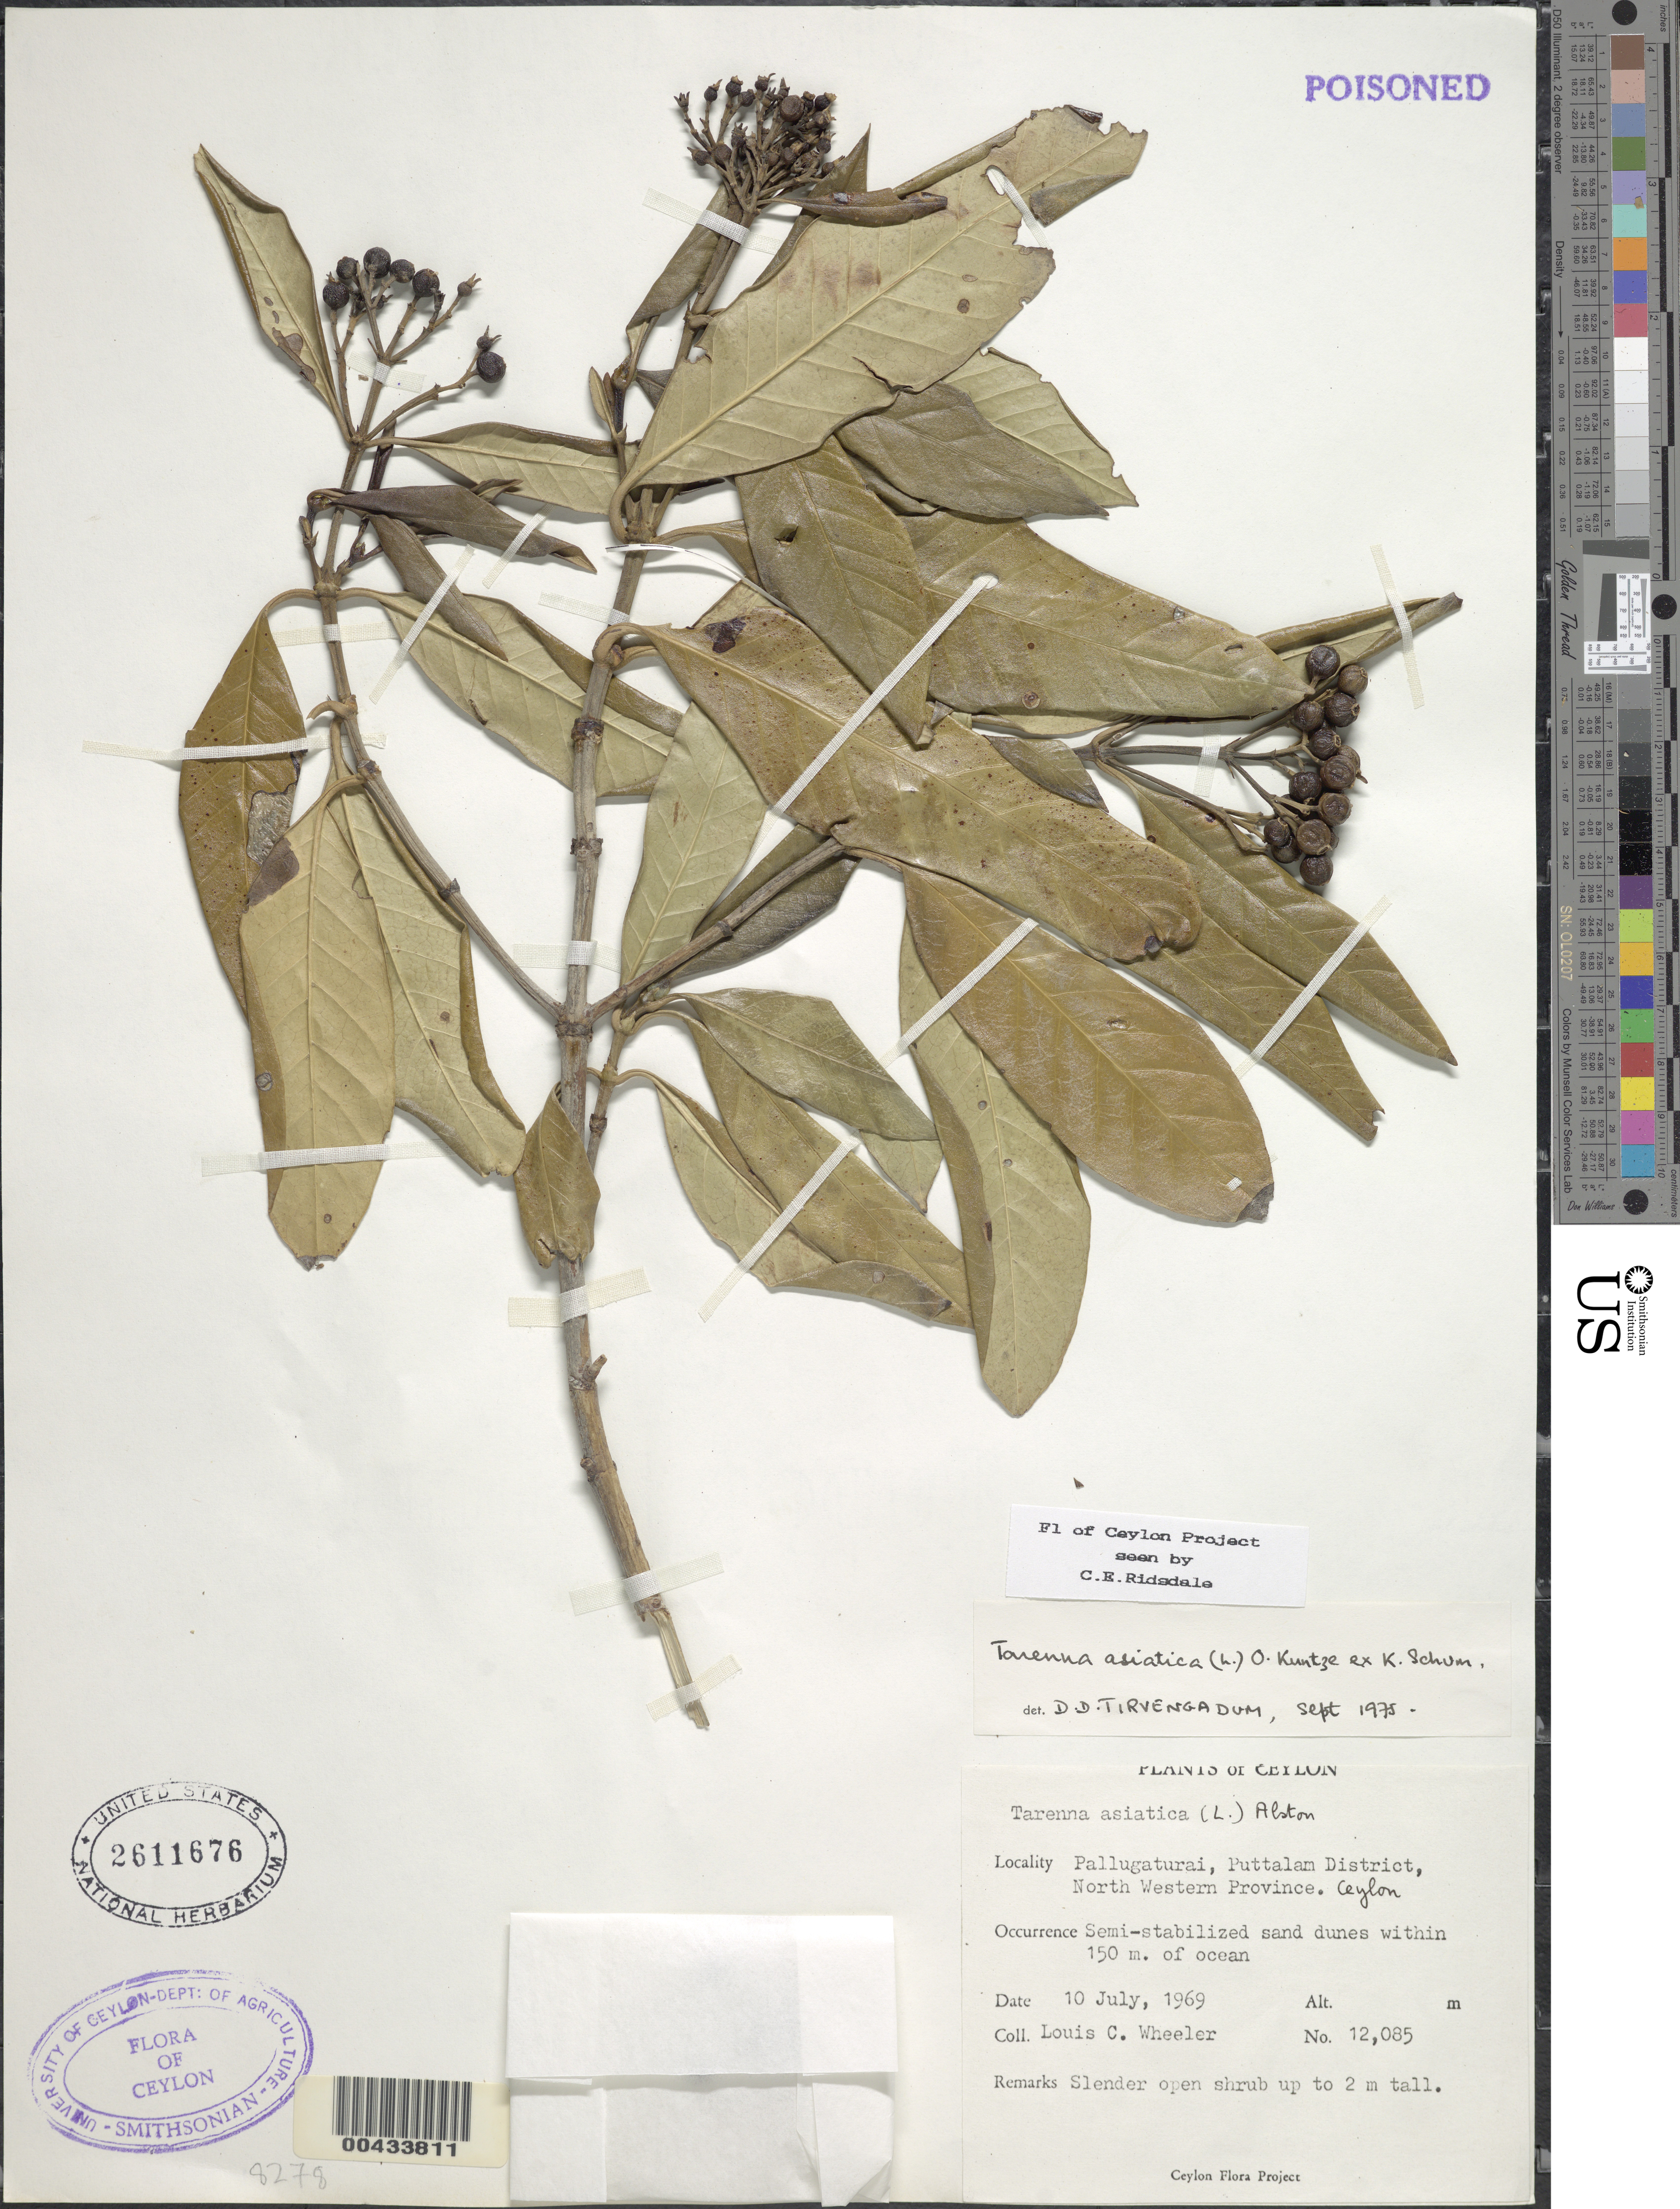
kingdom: Plantae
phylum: Tracheophyta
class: Magnoliopsida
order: Gentianales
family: Rubiaceae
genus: Tarenna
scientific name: Tarenna asiatica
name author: (L.) Kuntze ex K. Schum.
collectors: L. C. Wheeler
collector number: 12085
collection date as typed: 10 Jul 1969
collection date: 1969-07-10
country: Sri Lanka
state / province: North Western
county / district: Puttalam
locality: Pallugaturai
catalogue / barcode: US 2611676